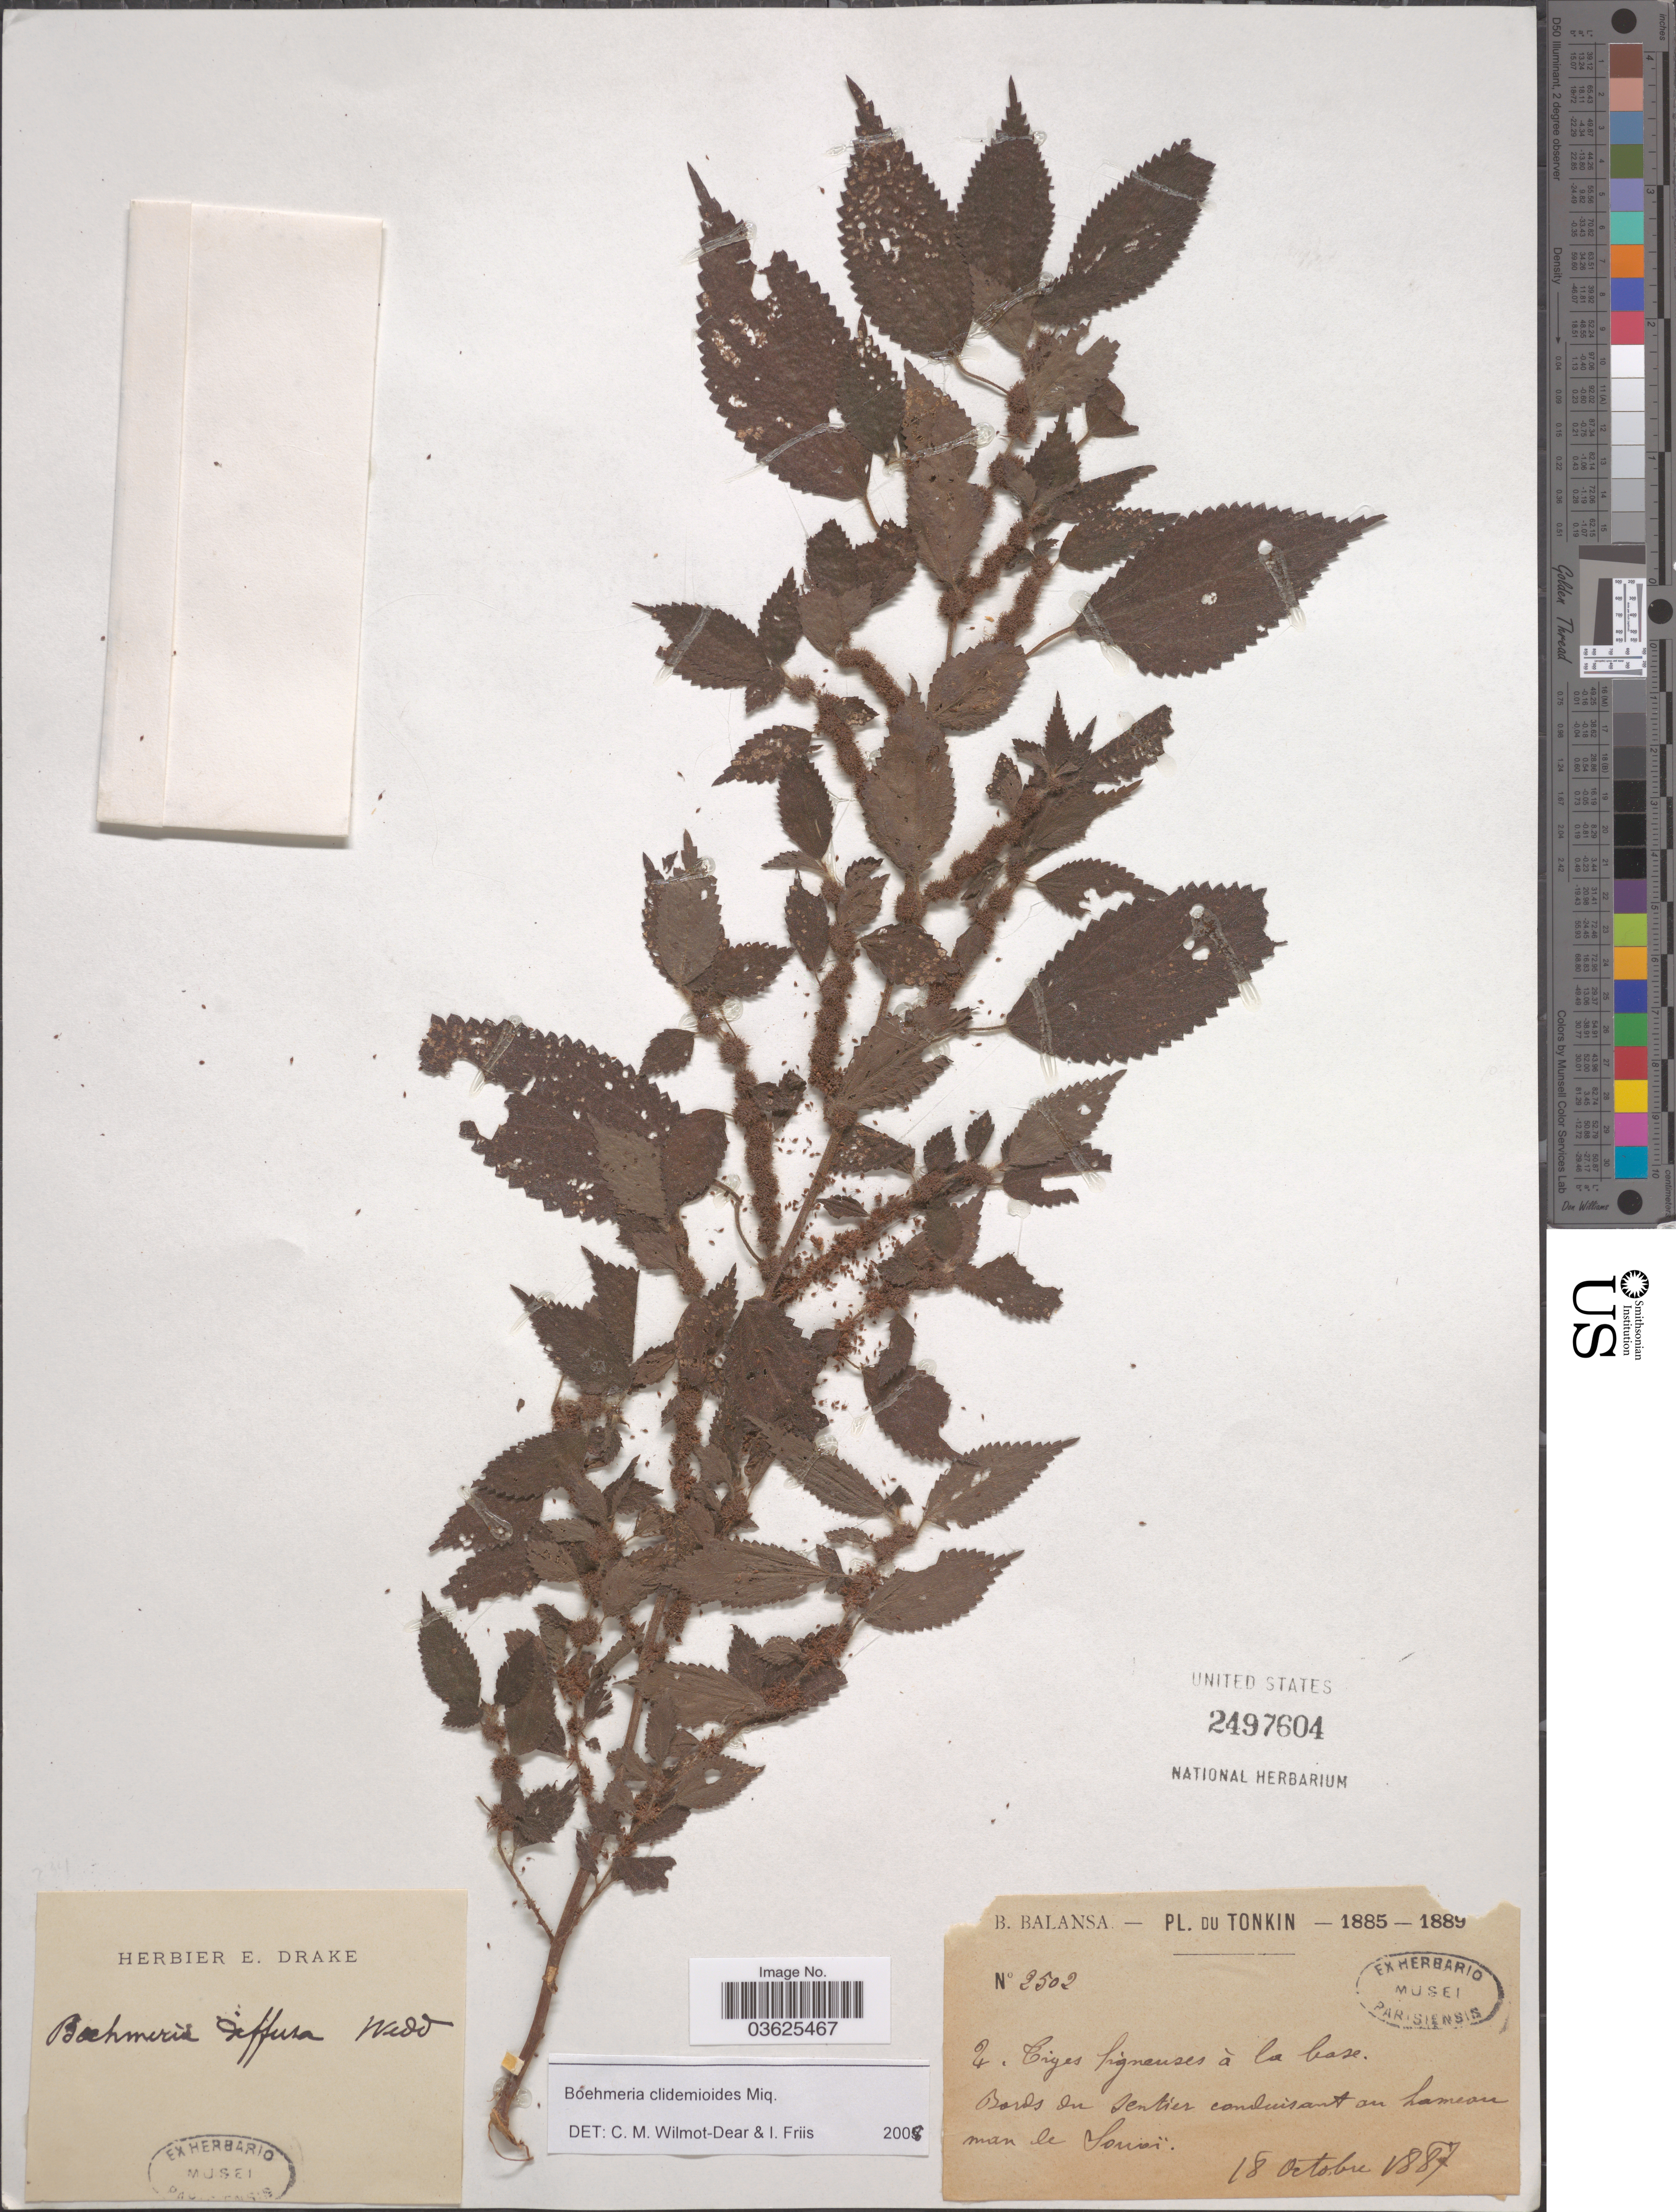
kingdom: Plantae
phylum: Tracheophyta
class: Magnoliopsida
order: Rosales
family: Urticaceae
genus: Boehmeria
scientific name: Boehmeria clidemioides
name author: Miq.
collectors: B. Balansa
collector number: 2502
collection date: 1887-10-18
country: Vietnam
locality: Tonkin. Bords du Sentier conduisant on Lameon [interpreted] man le Sonör [interpreted].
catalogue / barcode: US 2497604